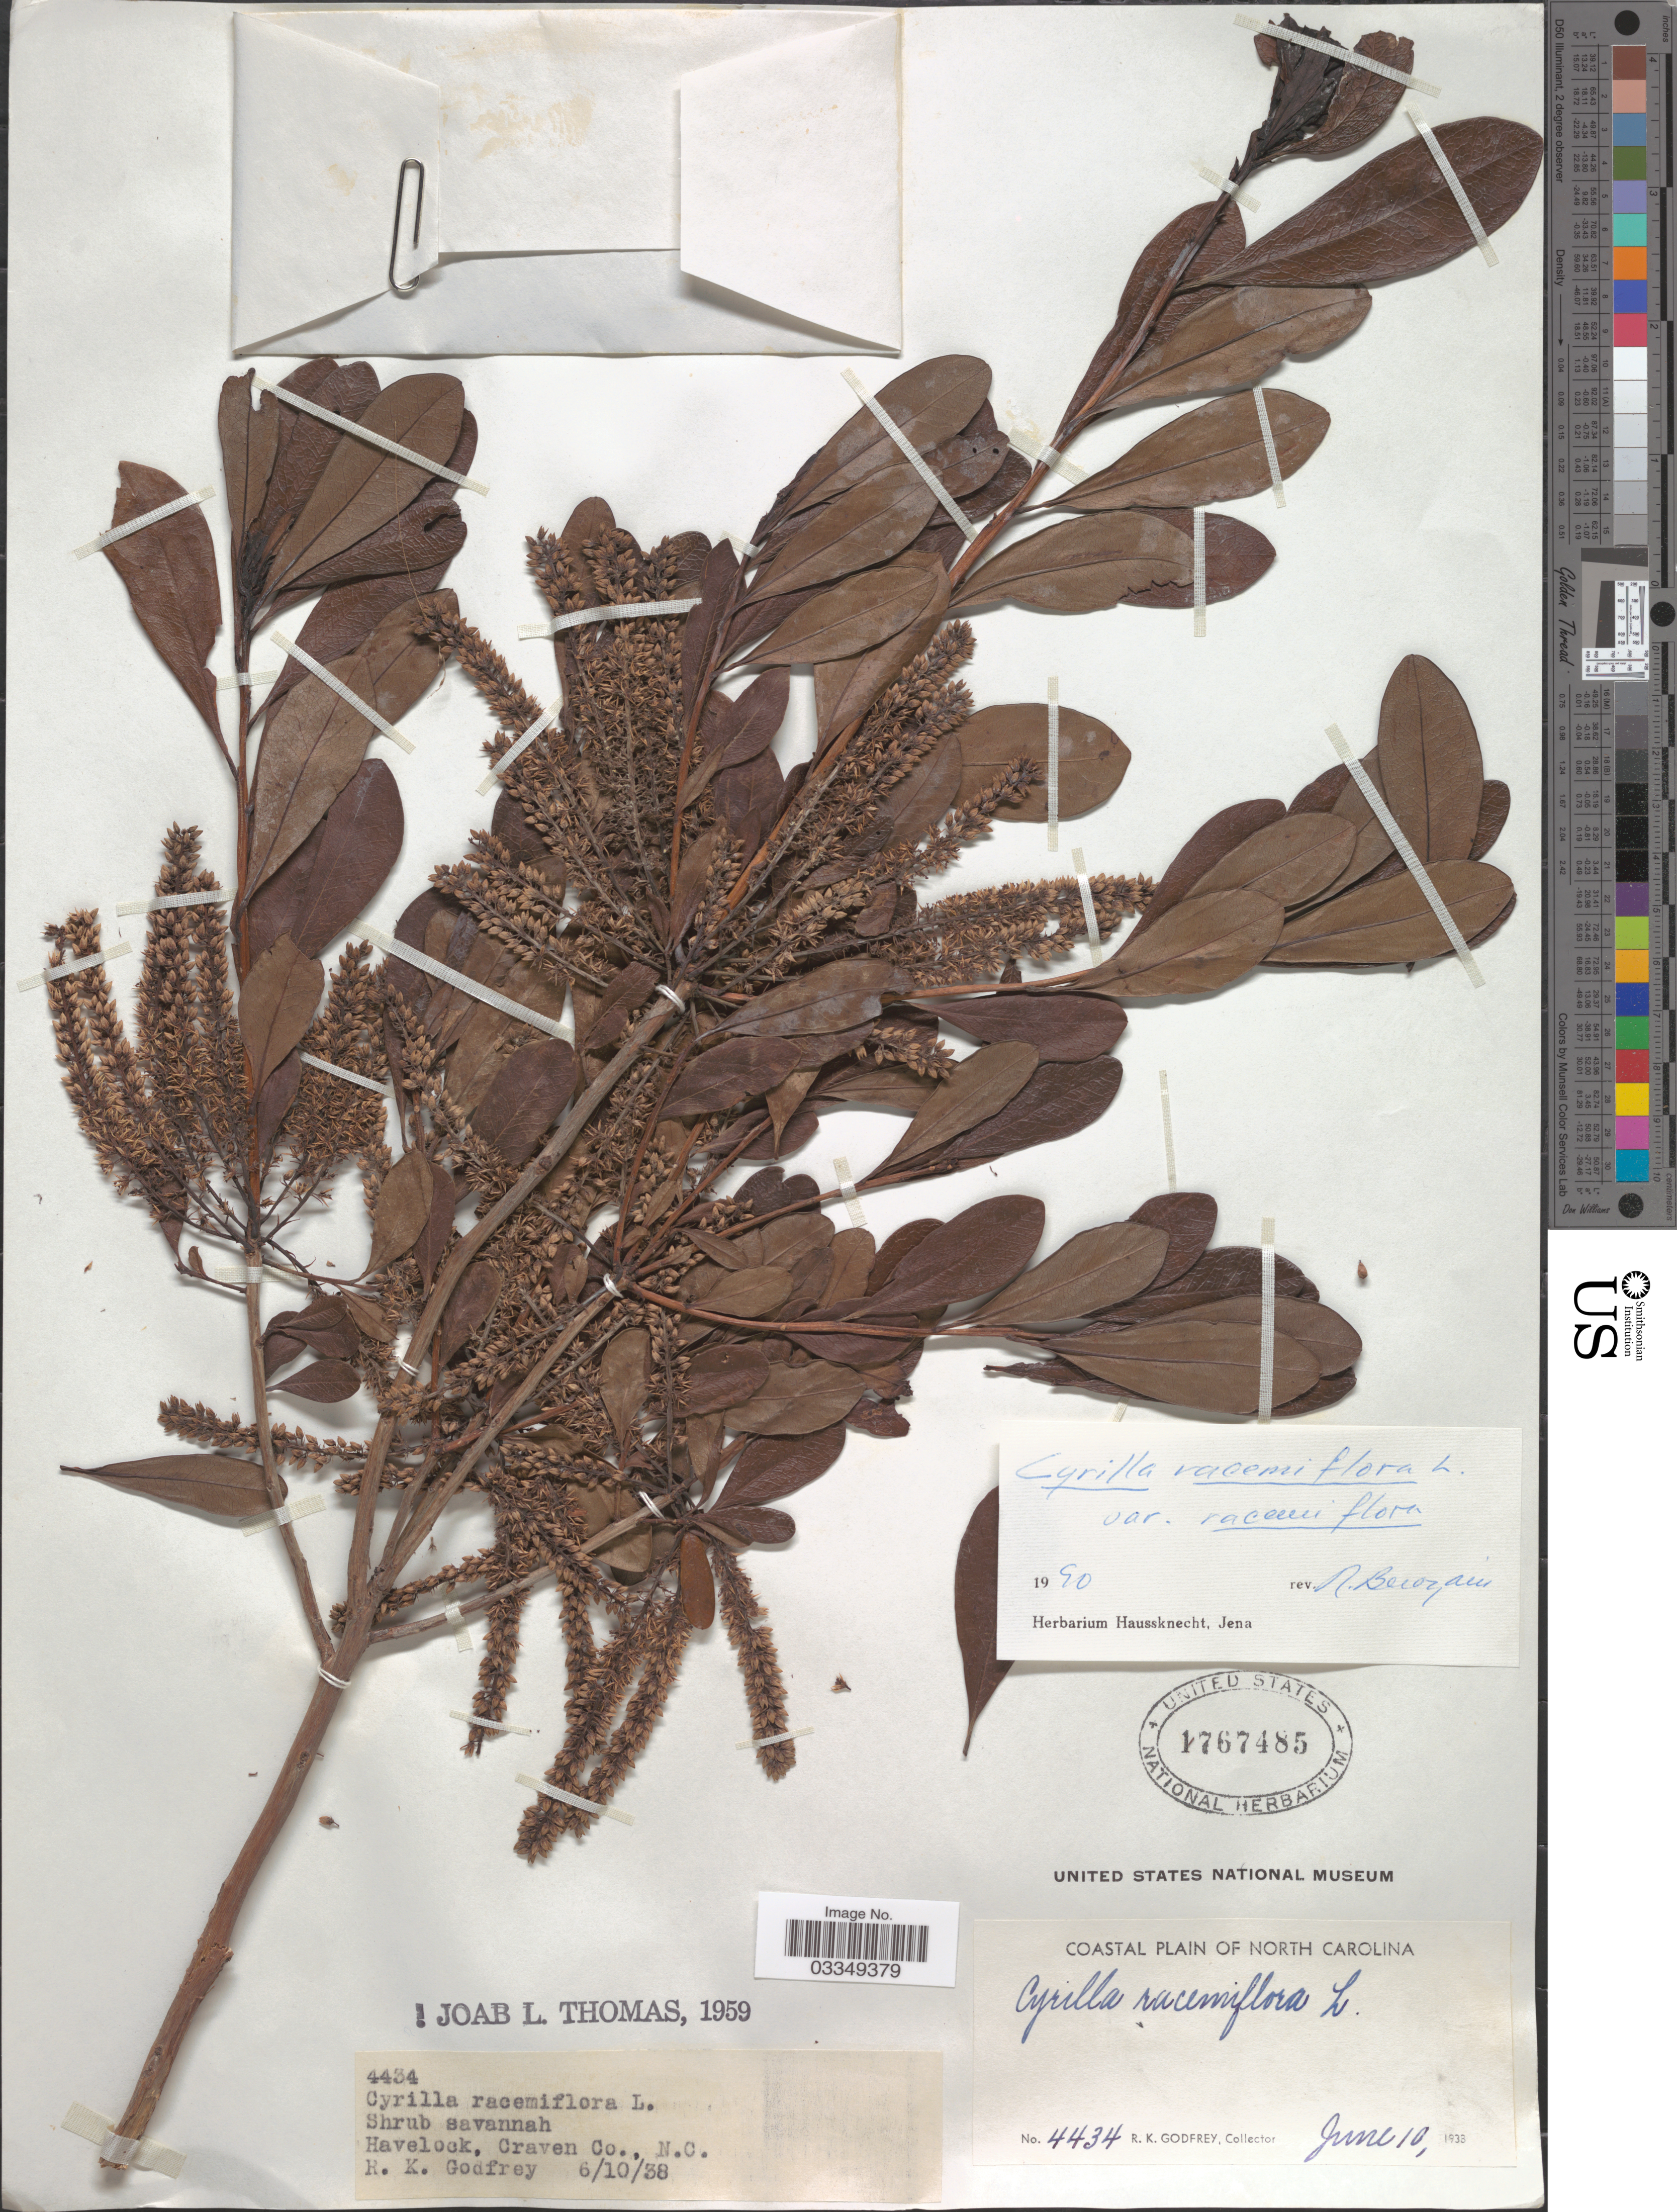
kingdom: Plantae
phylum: Tracheophyta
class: Magnoliopsida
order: Ericales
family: Cyrillaceae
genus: Cyrilla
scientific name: Cyrilla racemiflora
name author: L.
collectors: R. K. Godfrey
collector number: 4434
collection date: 1938-06-10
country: United States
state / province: North Carolina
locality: Coastal Plain of North Carolina. Havelock, Craven Co.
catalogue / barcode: US 1767485